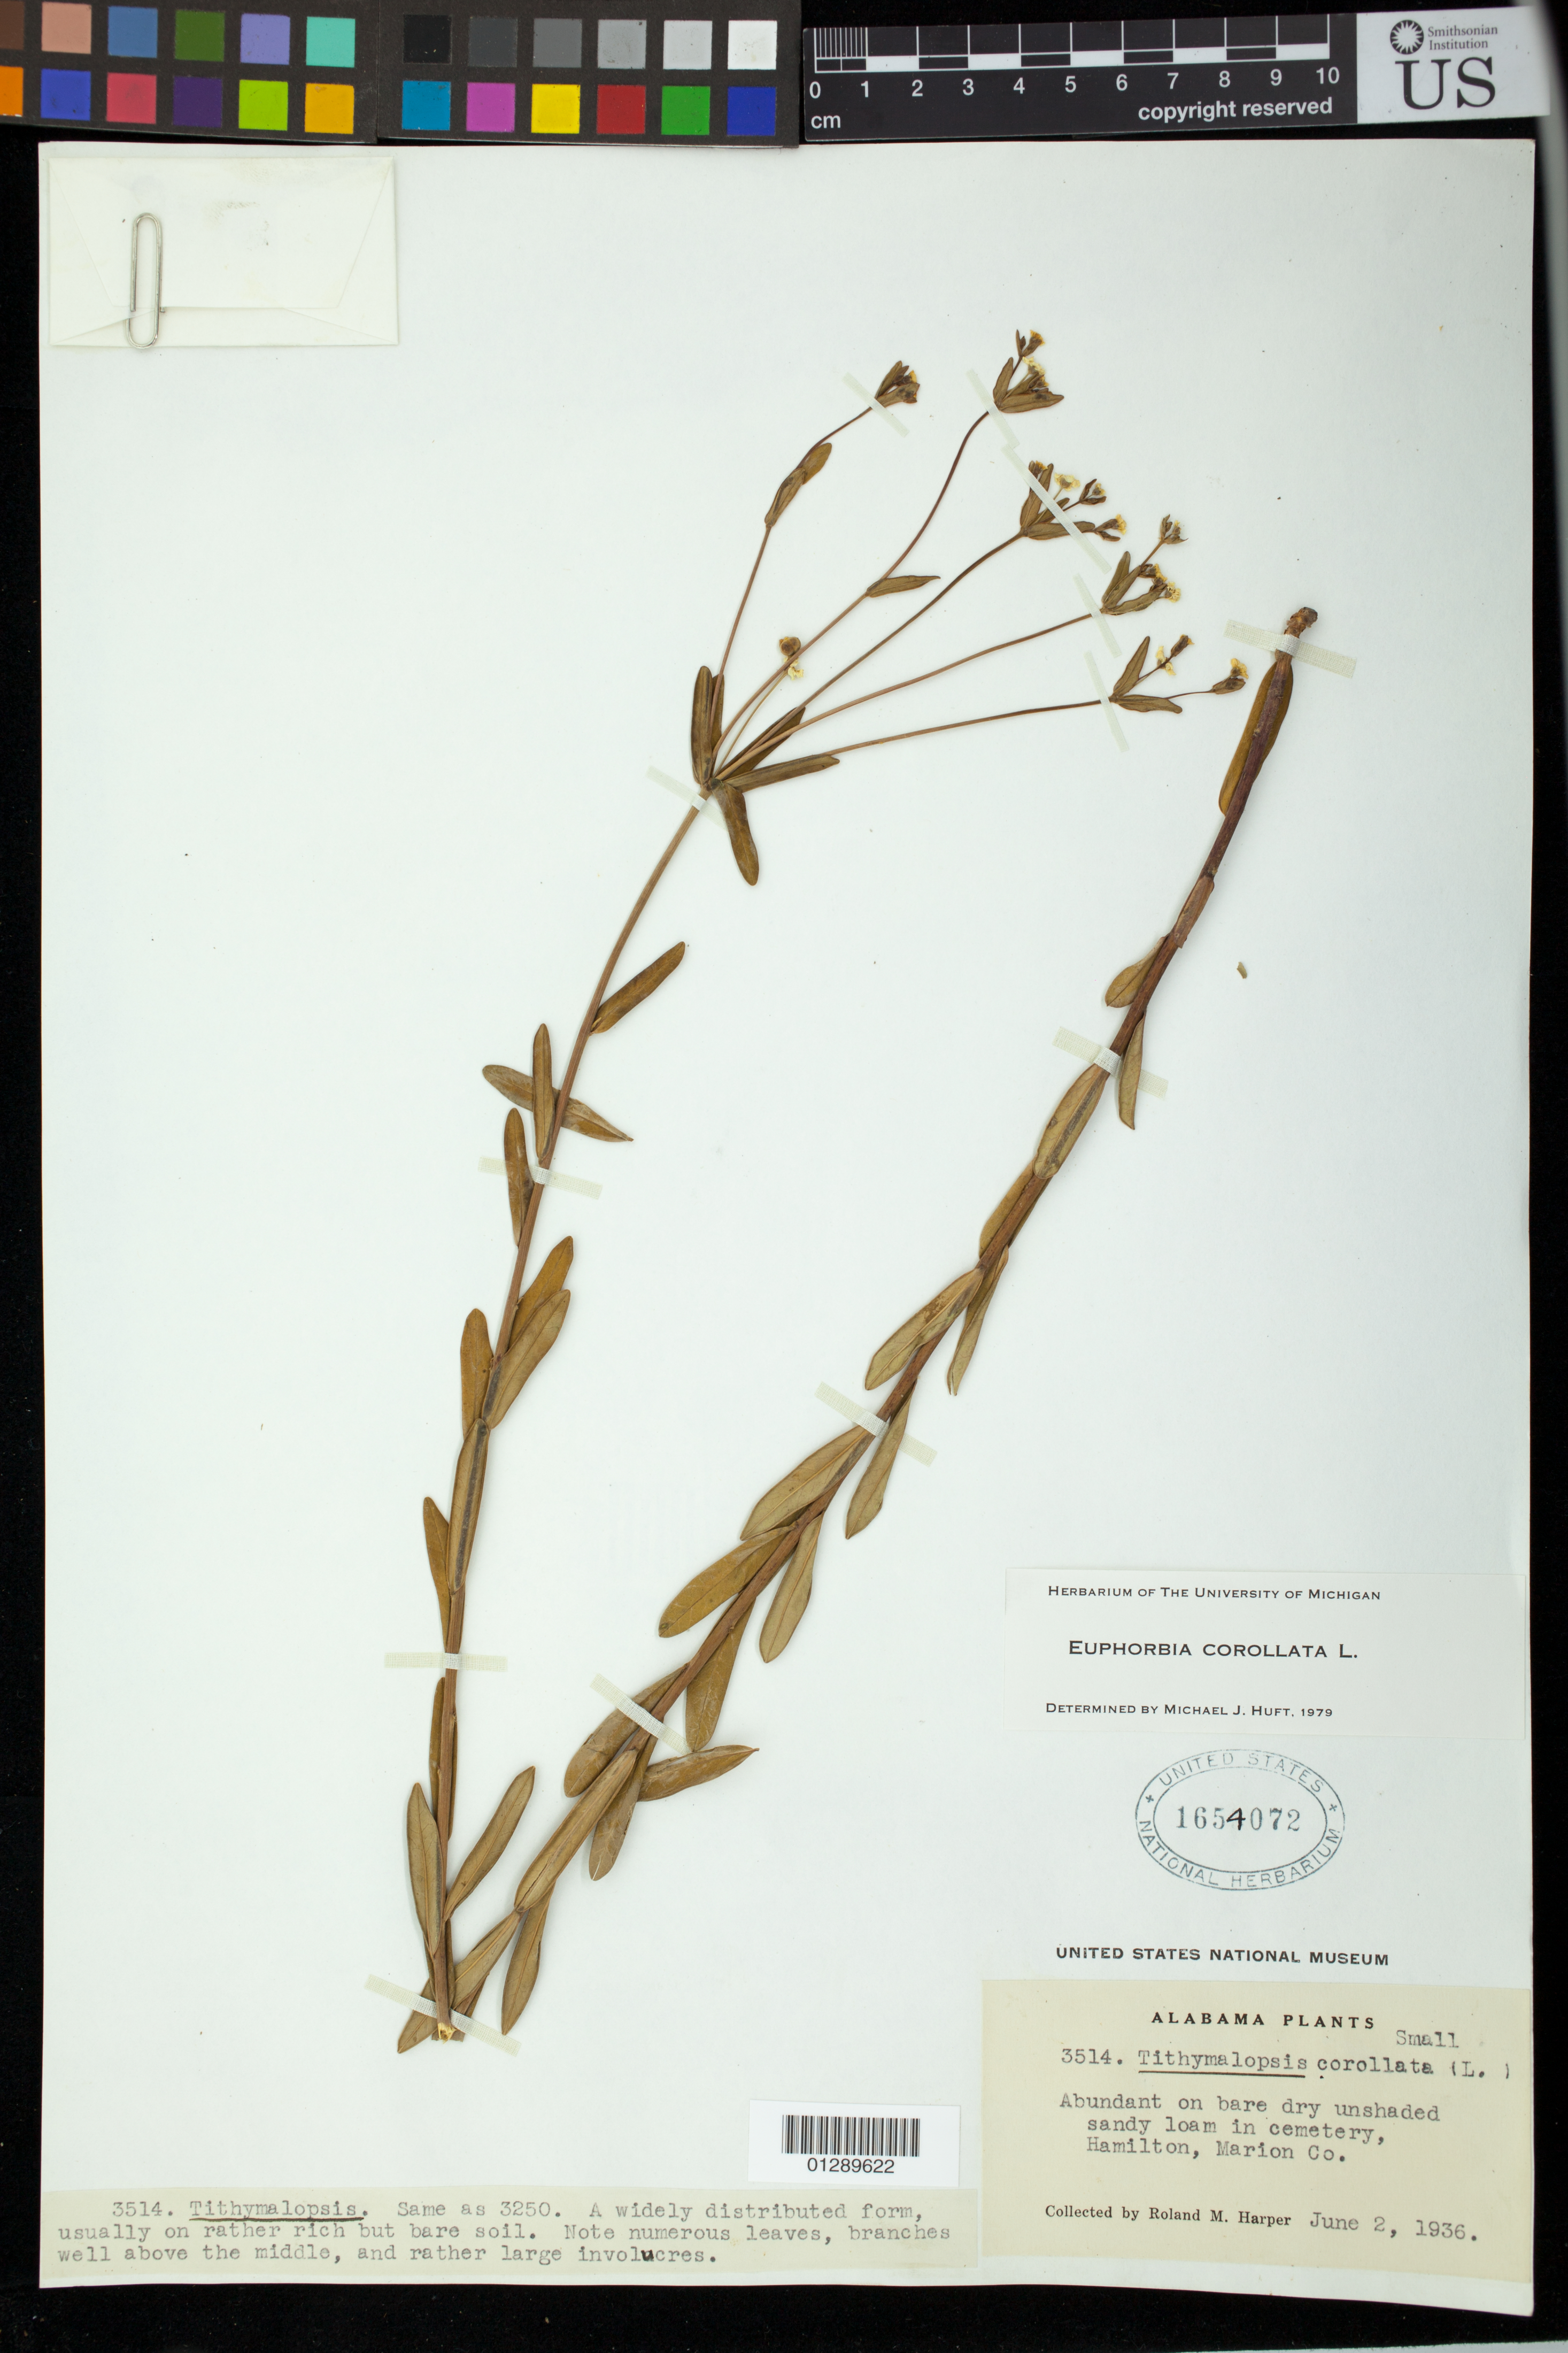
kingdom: Plantae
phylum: Tracheophyta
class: Magnoliopsida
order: Malpighiales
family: Euphorbiaceae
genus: Euphorbia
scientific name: Euphorbia corollata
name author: L.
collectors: R. M. Harper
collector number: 3514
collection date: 1936-06-02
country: United States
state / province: Alabama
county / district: Marion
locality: Cemetery, Hamilton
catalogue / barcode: US 1654072